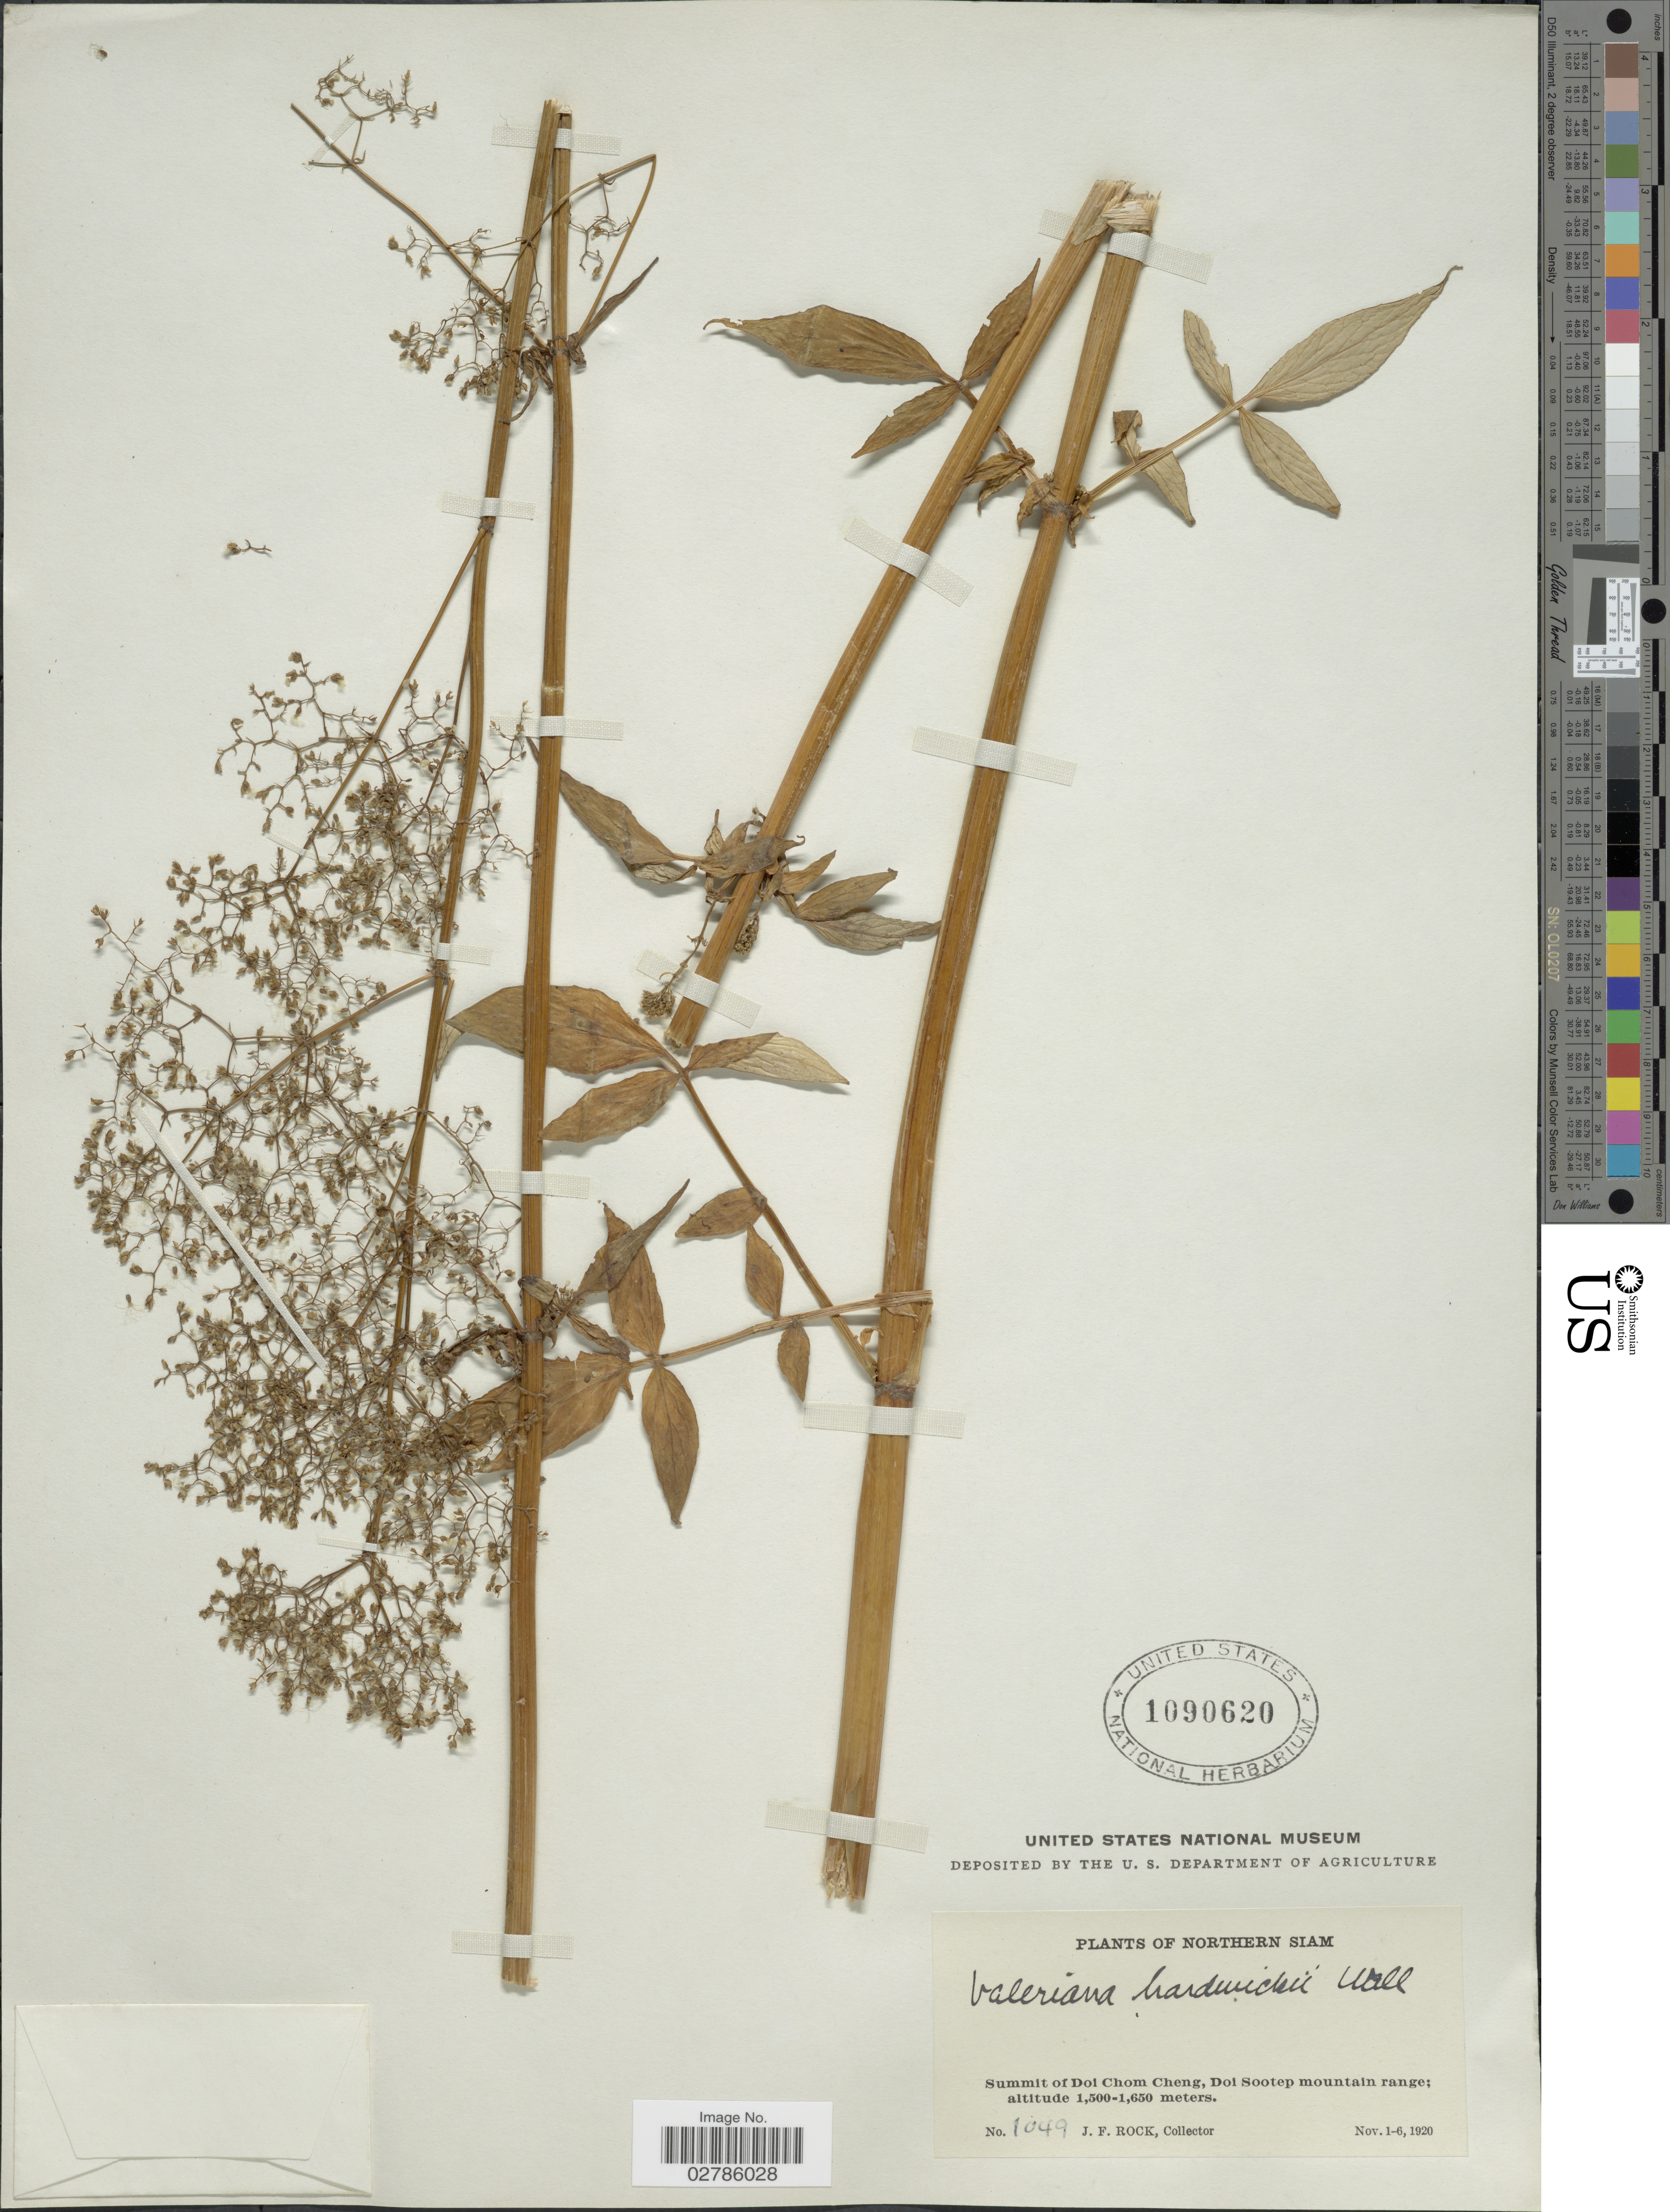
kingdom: Plantae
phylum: Tracheophyta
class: Magnoliopsida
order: Dipsacales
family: Caprifoliaceae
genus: Valeriana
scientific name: Valeriana hardwickii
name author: Wall.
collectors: J. Rock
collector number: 1049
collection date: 1920-11-01/1920-11-06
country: Thailand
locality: Northern Siam. Summit of Doi Chom Cheng, Doi Sootep mountain range.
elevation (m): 1500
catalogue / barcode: US 1090620